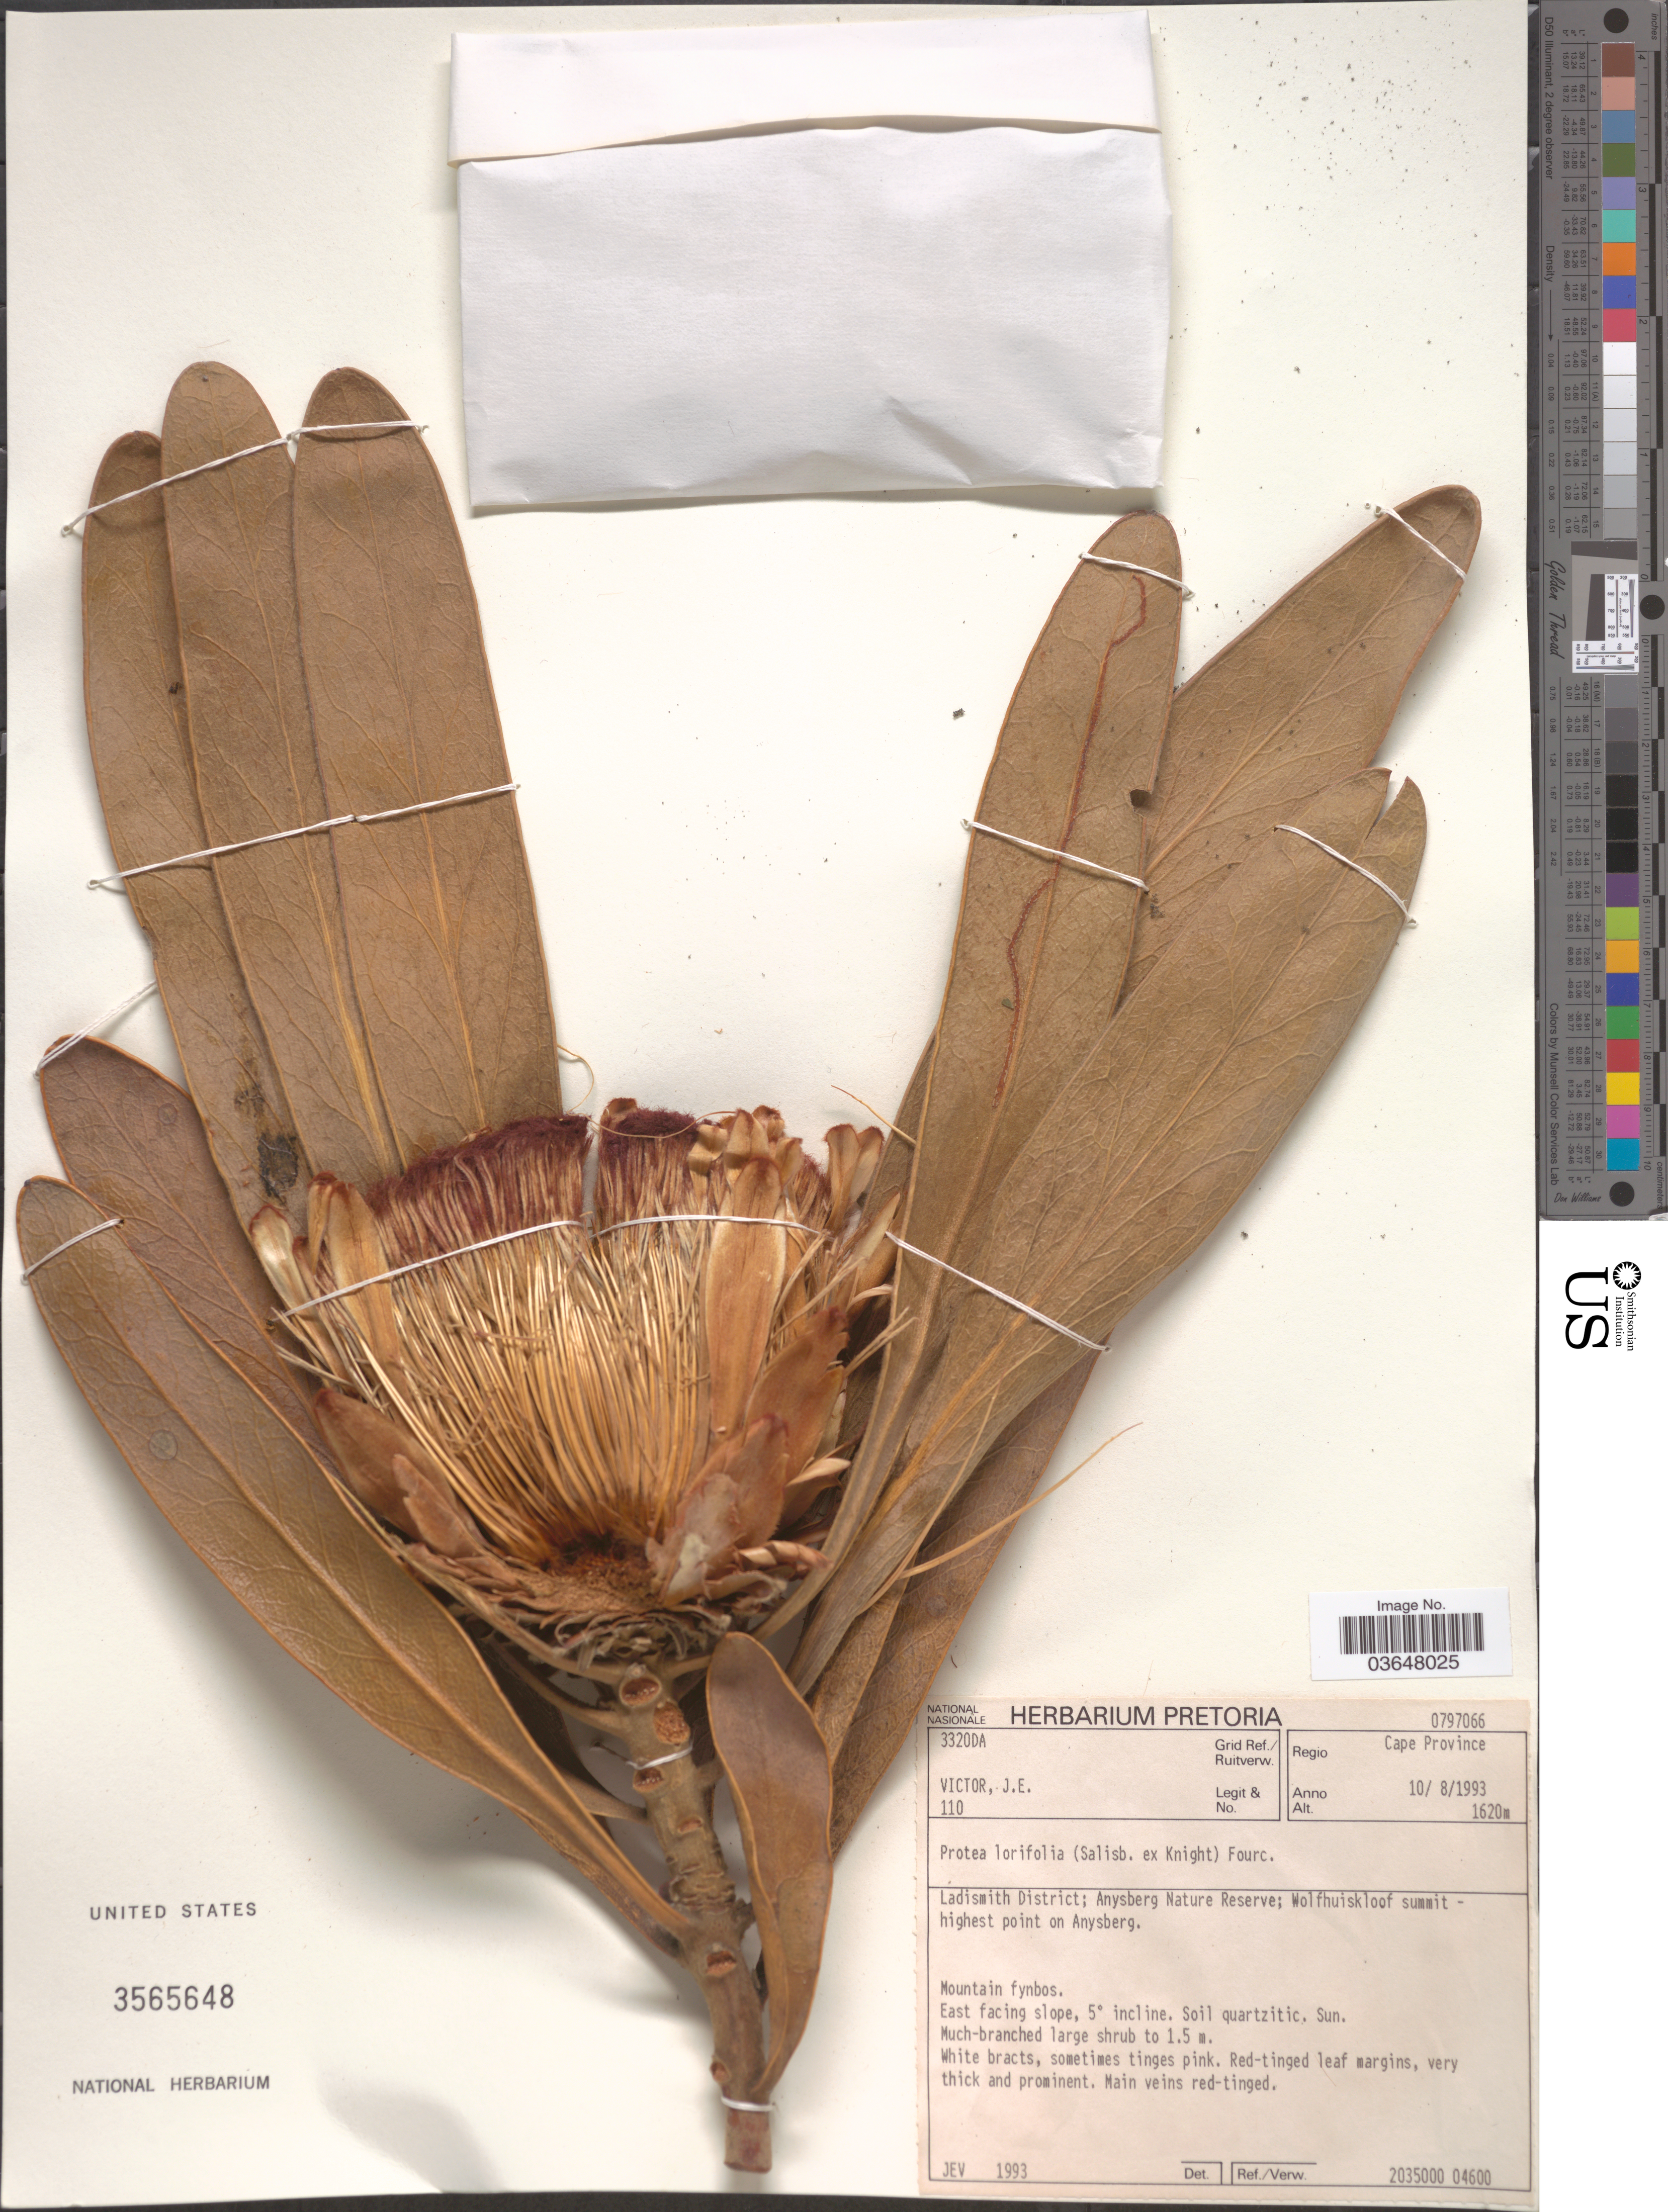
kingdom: Plantae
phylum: Tracheophyta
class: Magnoliopsida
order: Proteales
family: Proteaceae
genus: Protea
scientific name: Protea lorifolia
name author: Fourc.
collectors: J. Victor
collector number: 110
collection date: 1993-08-10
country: South Africa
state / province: Western Cape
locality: Grid Ref./Ruitverw. 3320DA. Regio Cape Province. Ladismith District; Anysberg Nature Reserve; Wolfhuiskloof summit- highest point on Anysberg.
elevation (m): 1620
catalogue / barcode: US 3565648